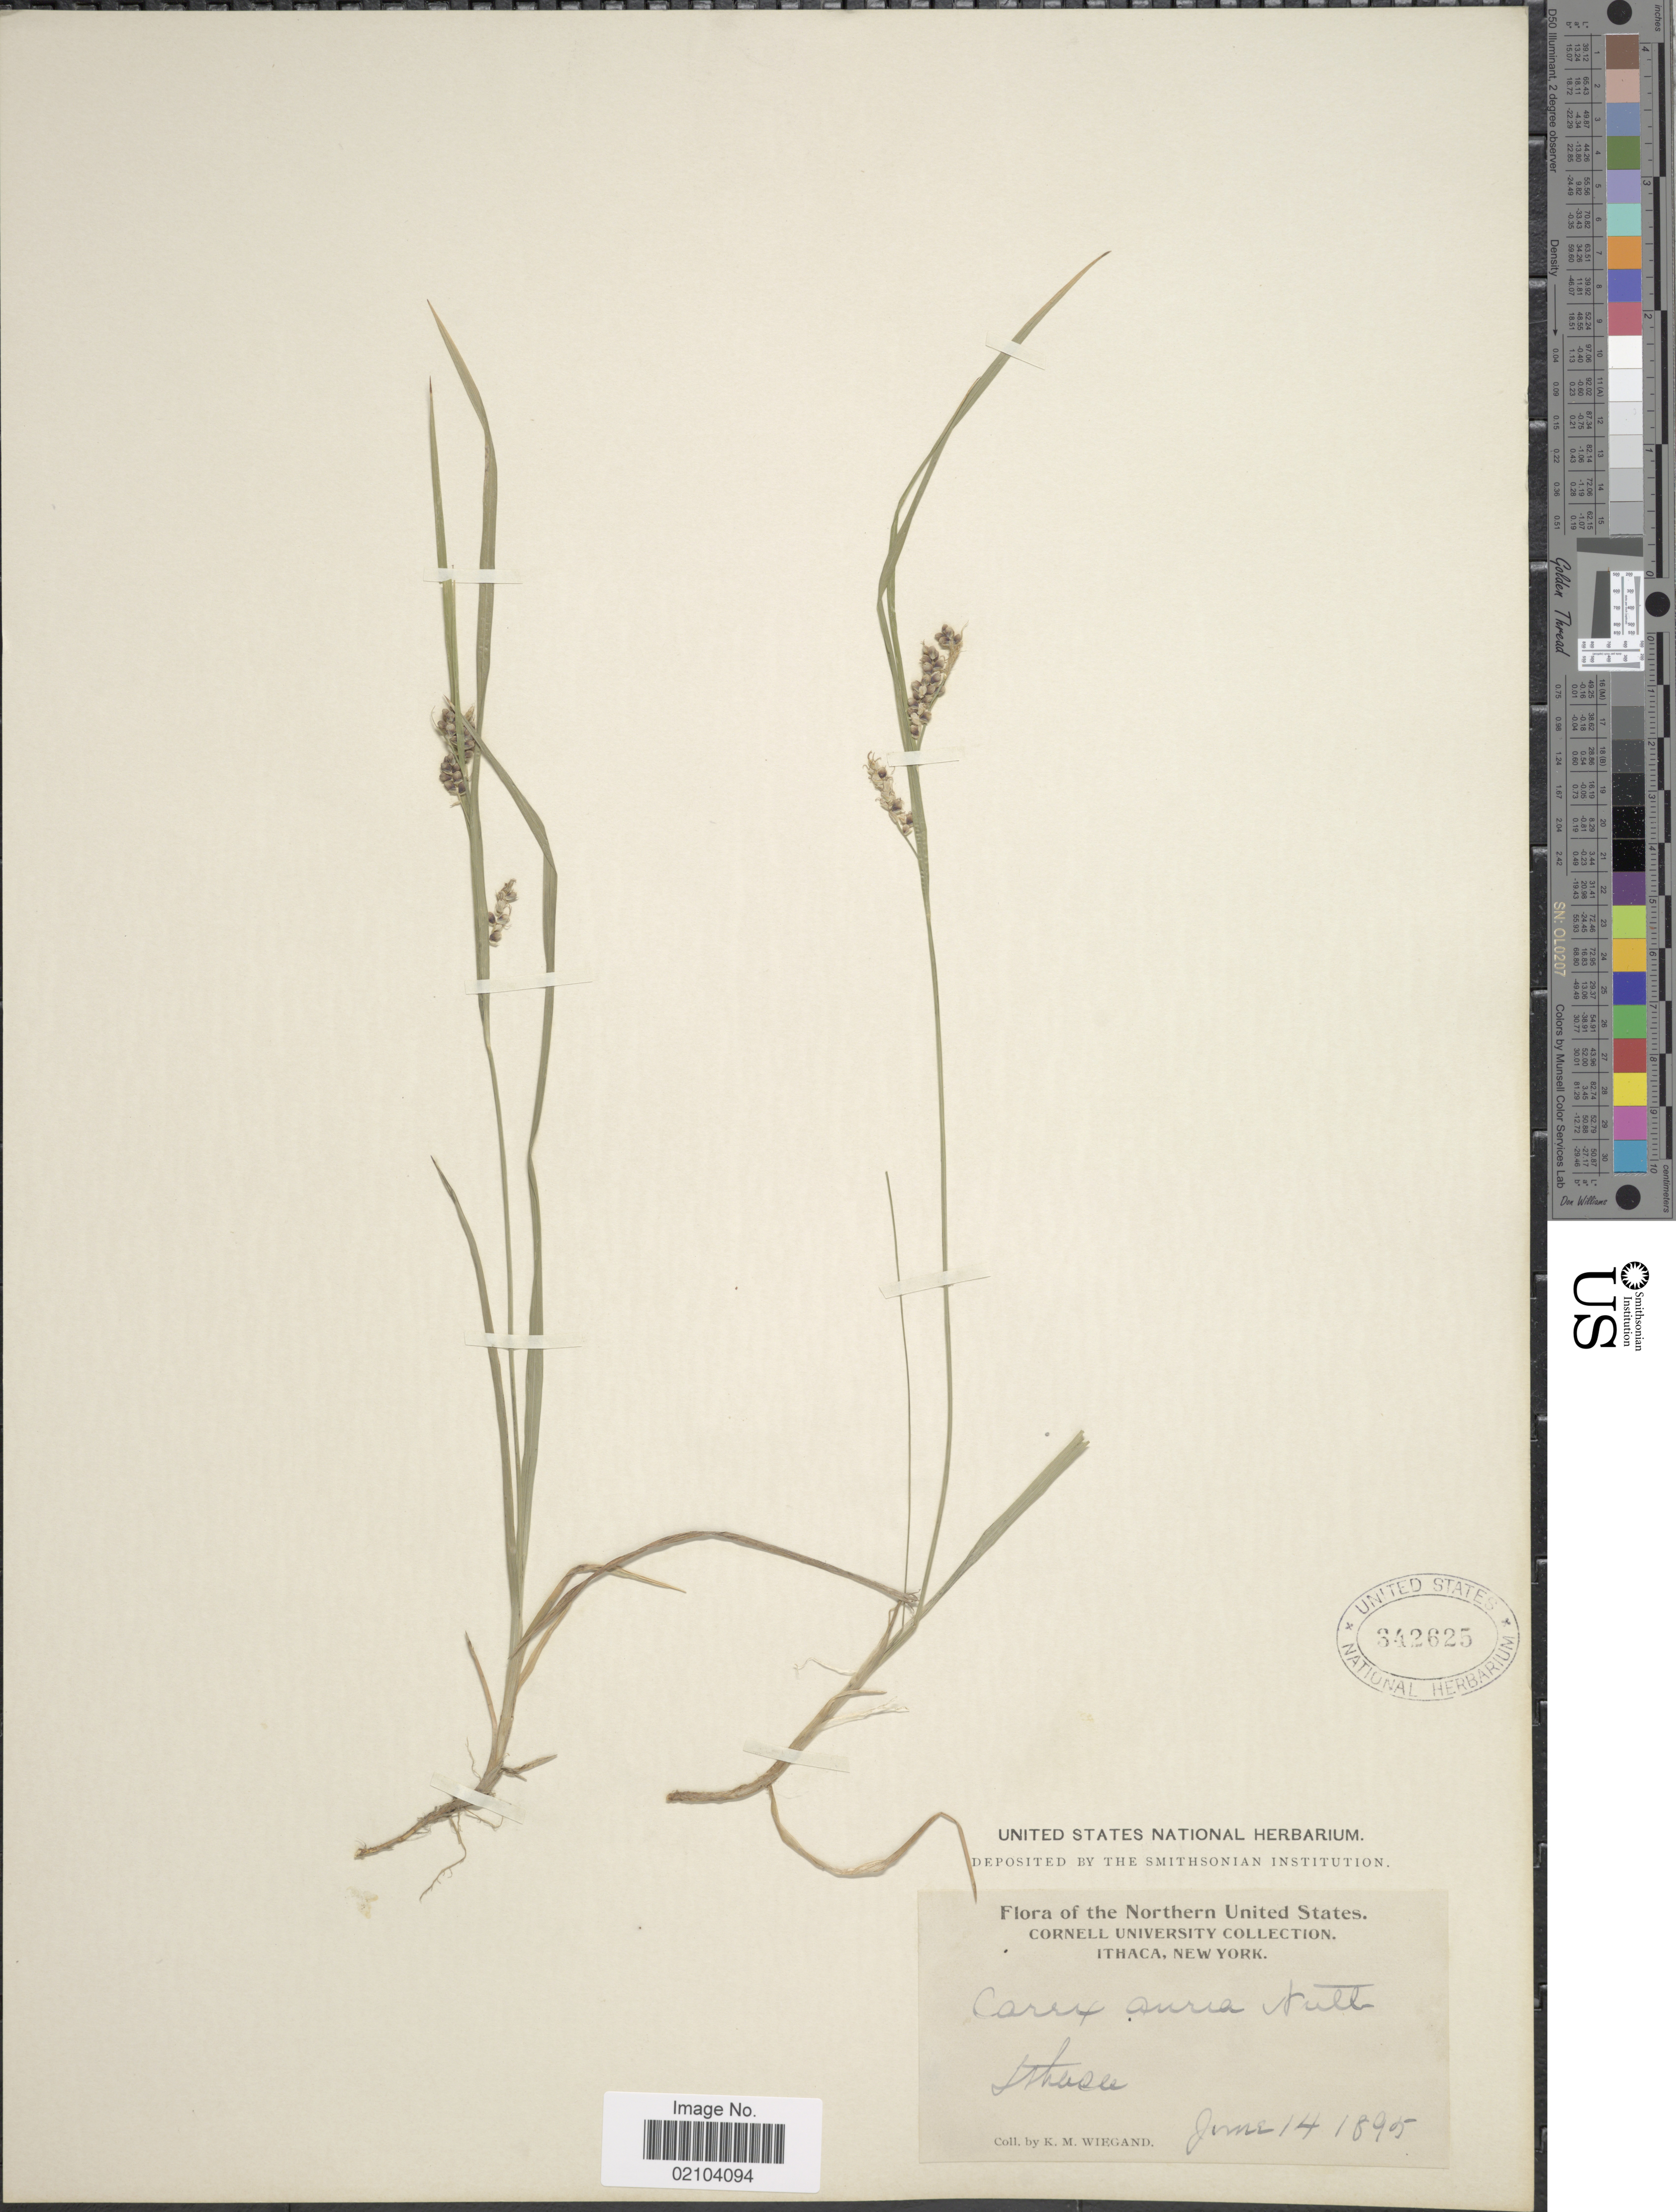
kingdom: Plantae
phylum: Tracheophyta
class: Liliopsida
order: Poales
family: Cyperaceae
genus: Carex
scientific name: Carex aurea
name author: Nutt.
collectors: K. M. Wiegand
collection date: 1895-06-14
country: United States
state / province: New York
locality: Northern United States. Ithaca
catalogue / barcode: US 342625